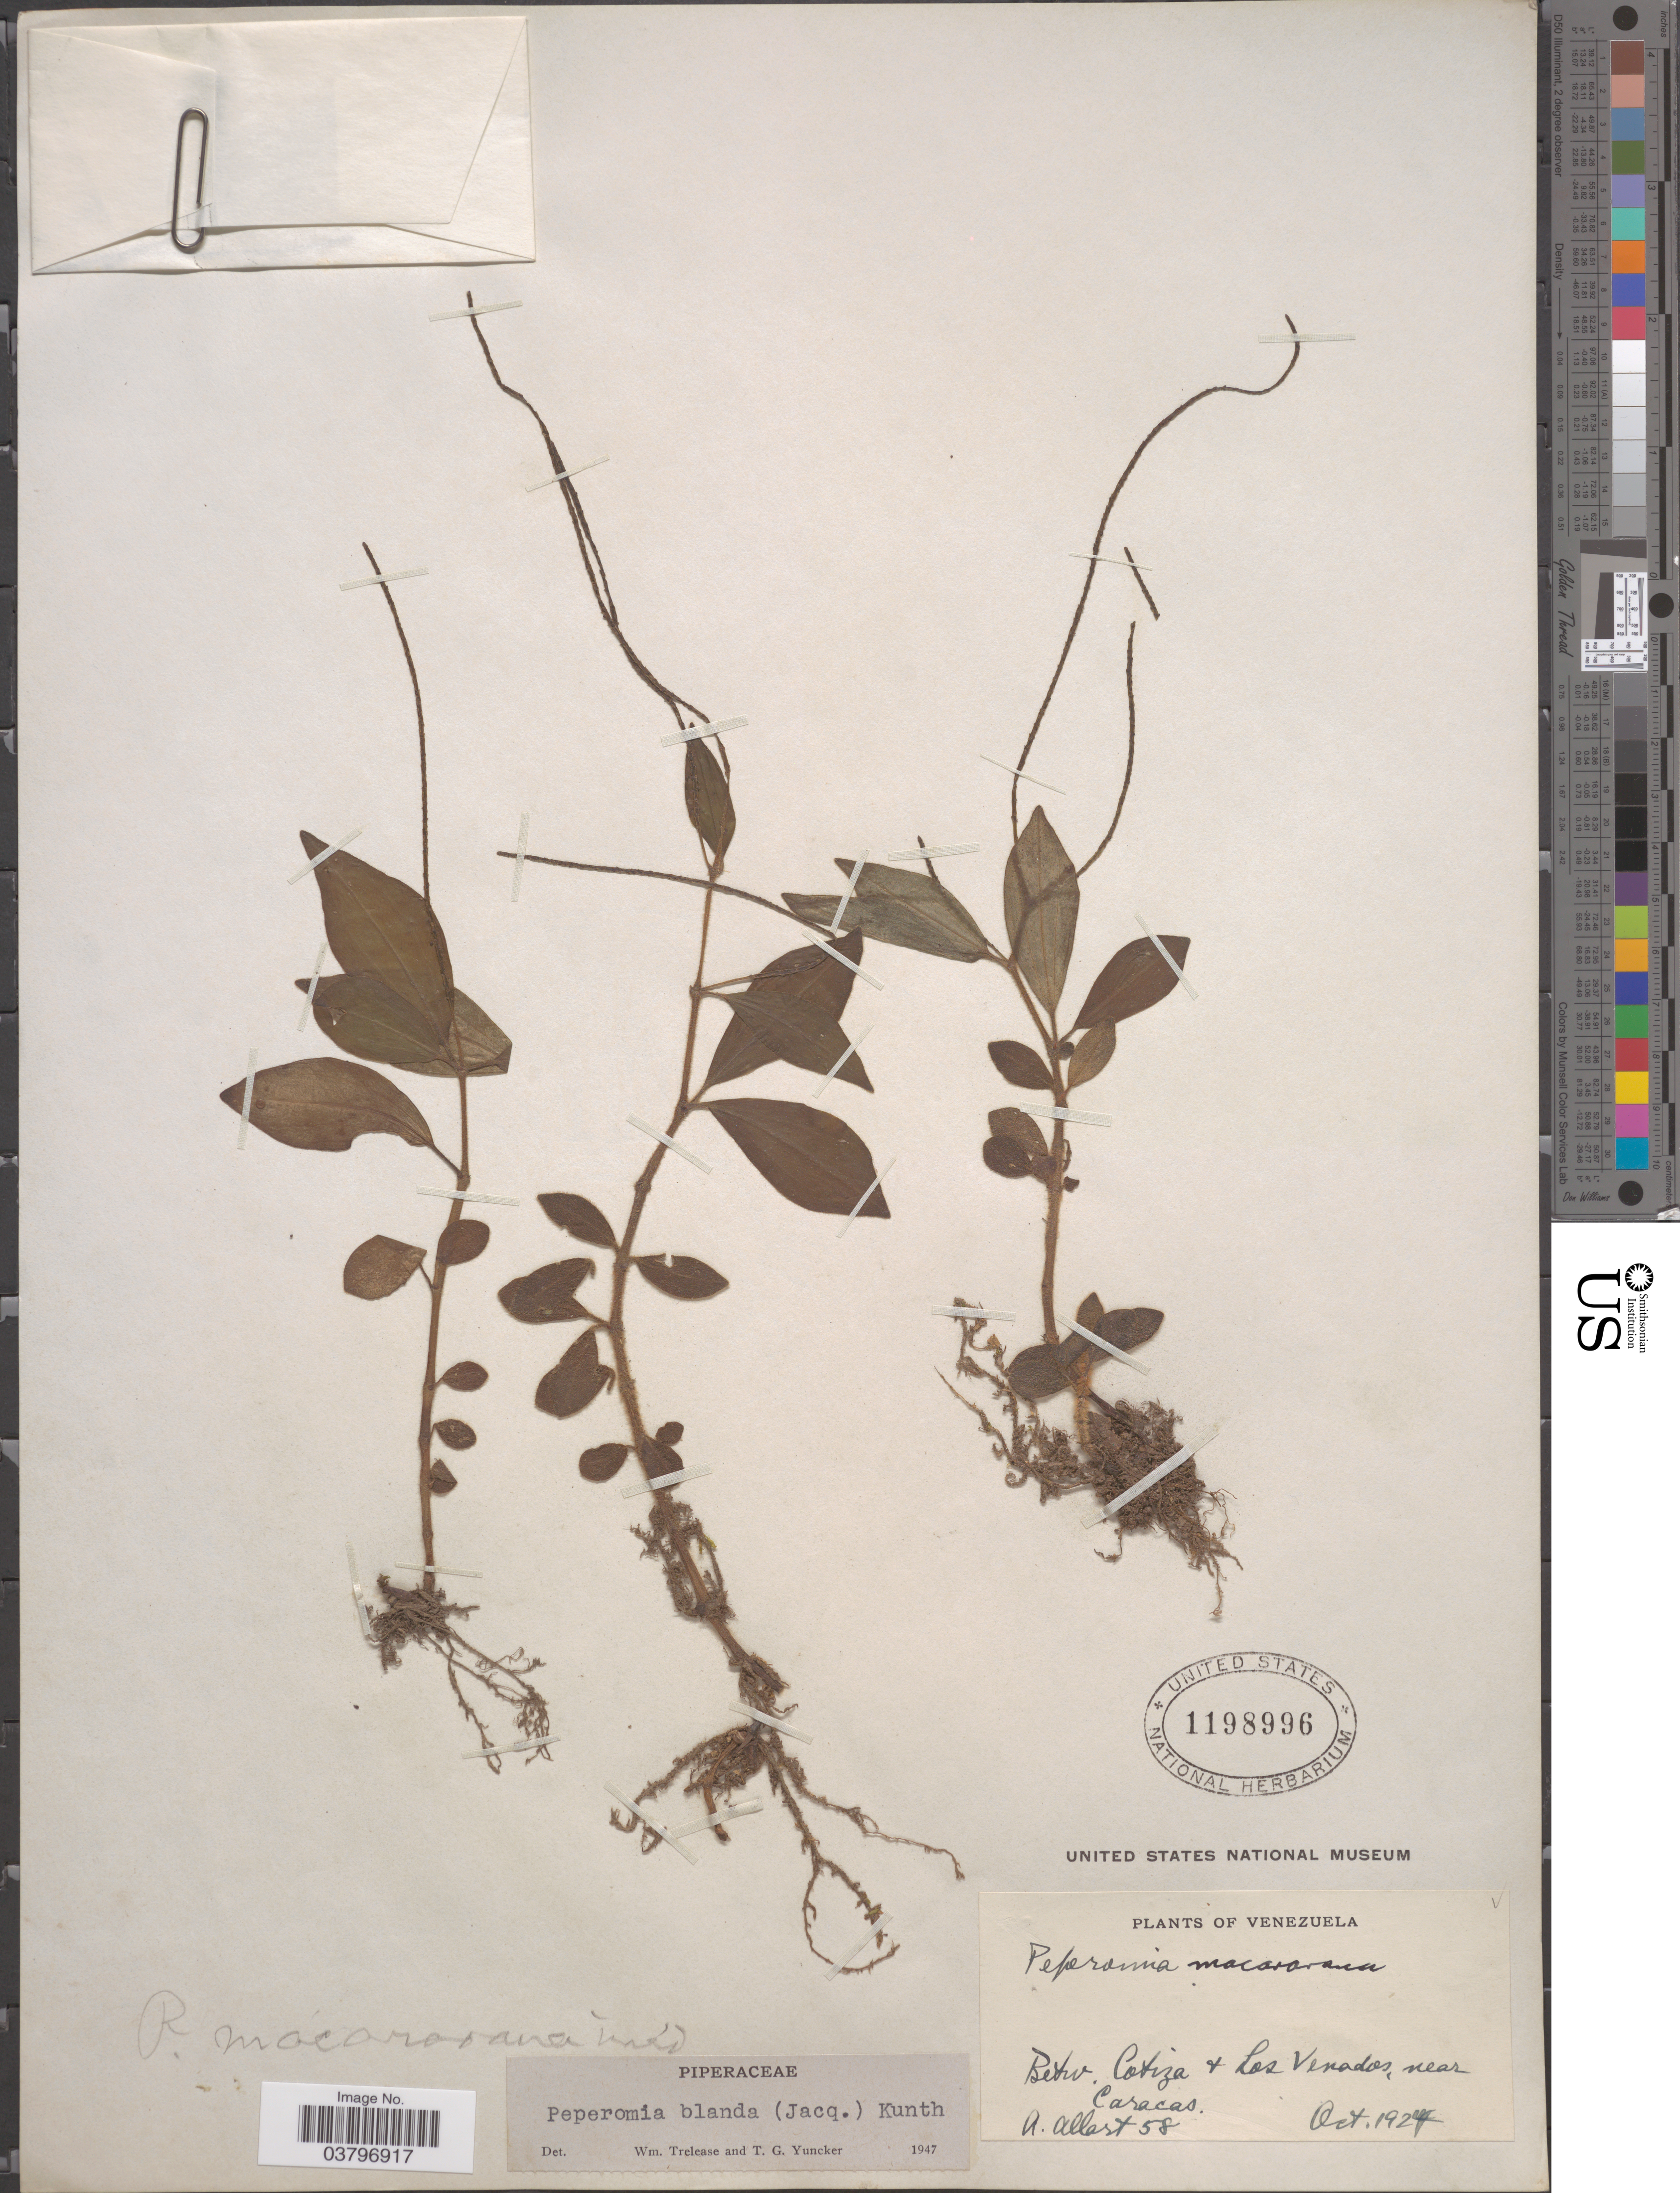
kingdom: Plantae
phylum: Tracheophyta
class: Magnoliopsida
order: Piperales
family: Piperaceae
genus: Peperomia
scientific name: Peperomia blanda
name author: (Jacq.) Kunth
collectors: A. Allart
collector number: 58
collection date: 1924-10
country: Venezuela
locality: Betw. Cotiza & Los Venados, near Caracas.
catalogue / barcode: US 1198996